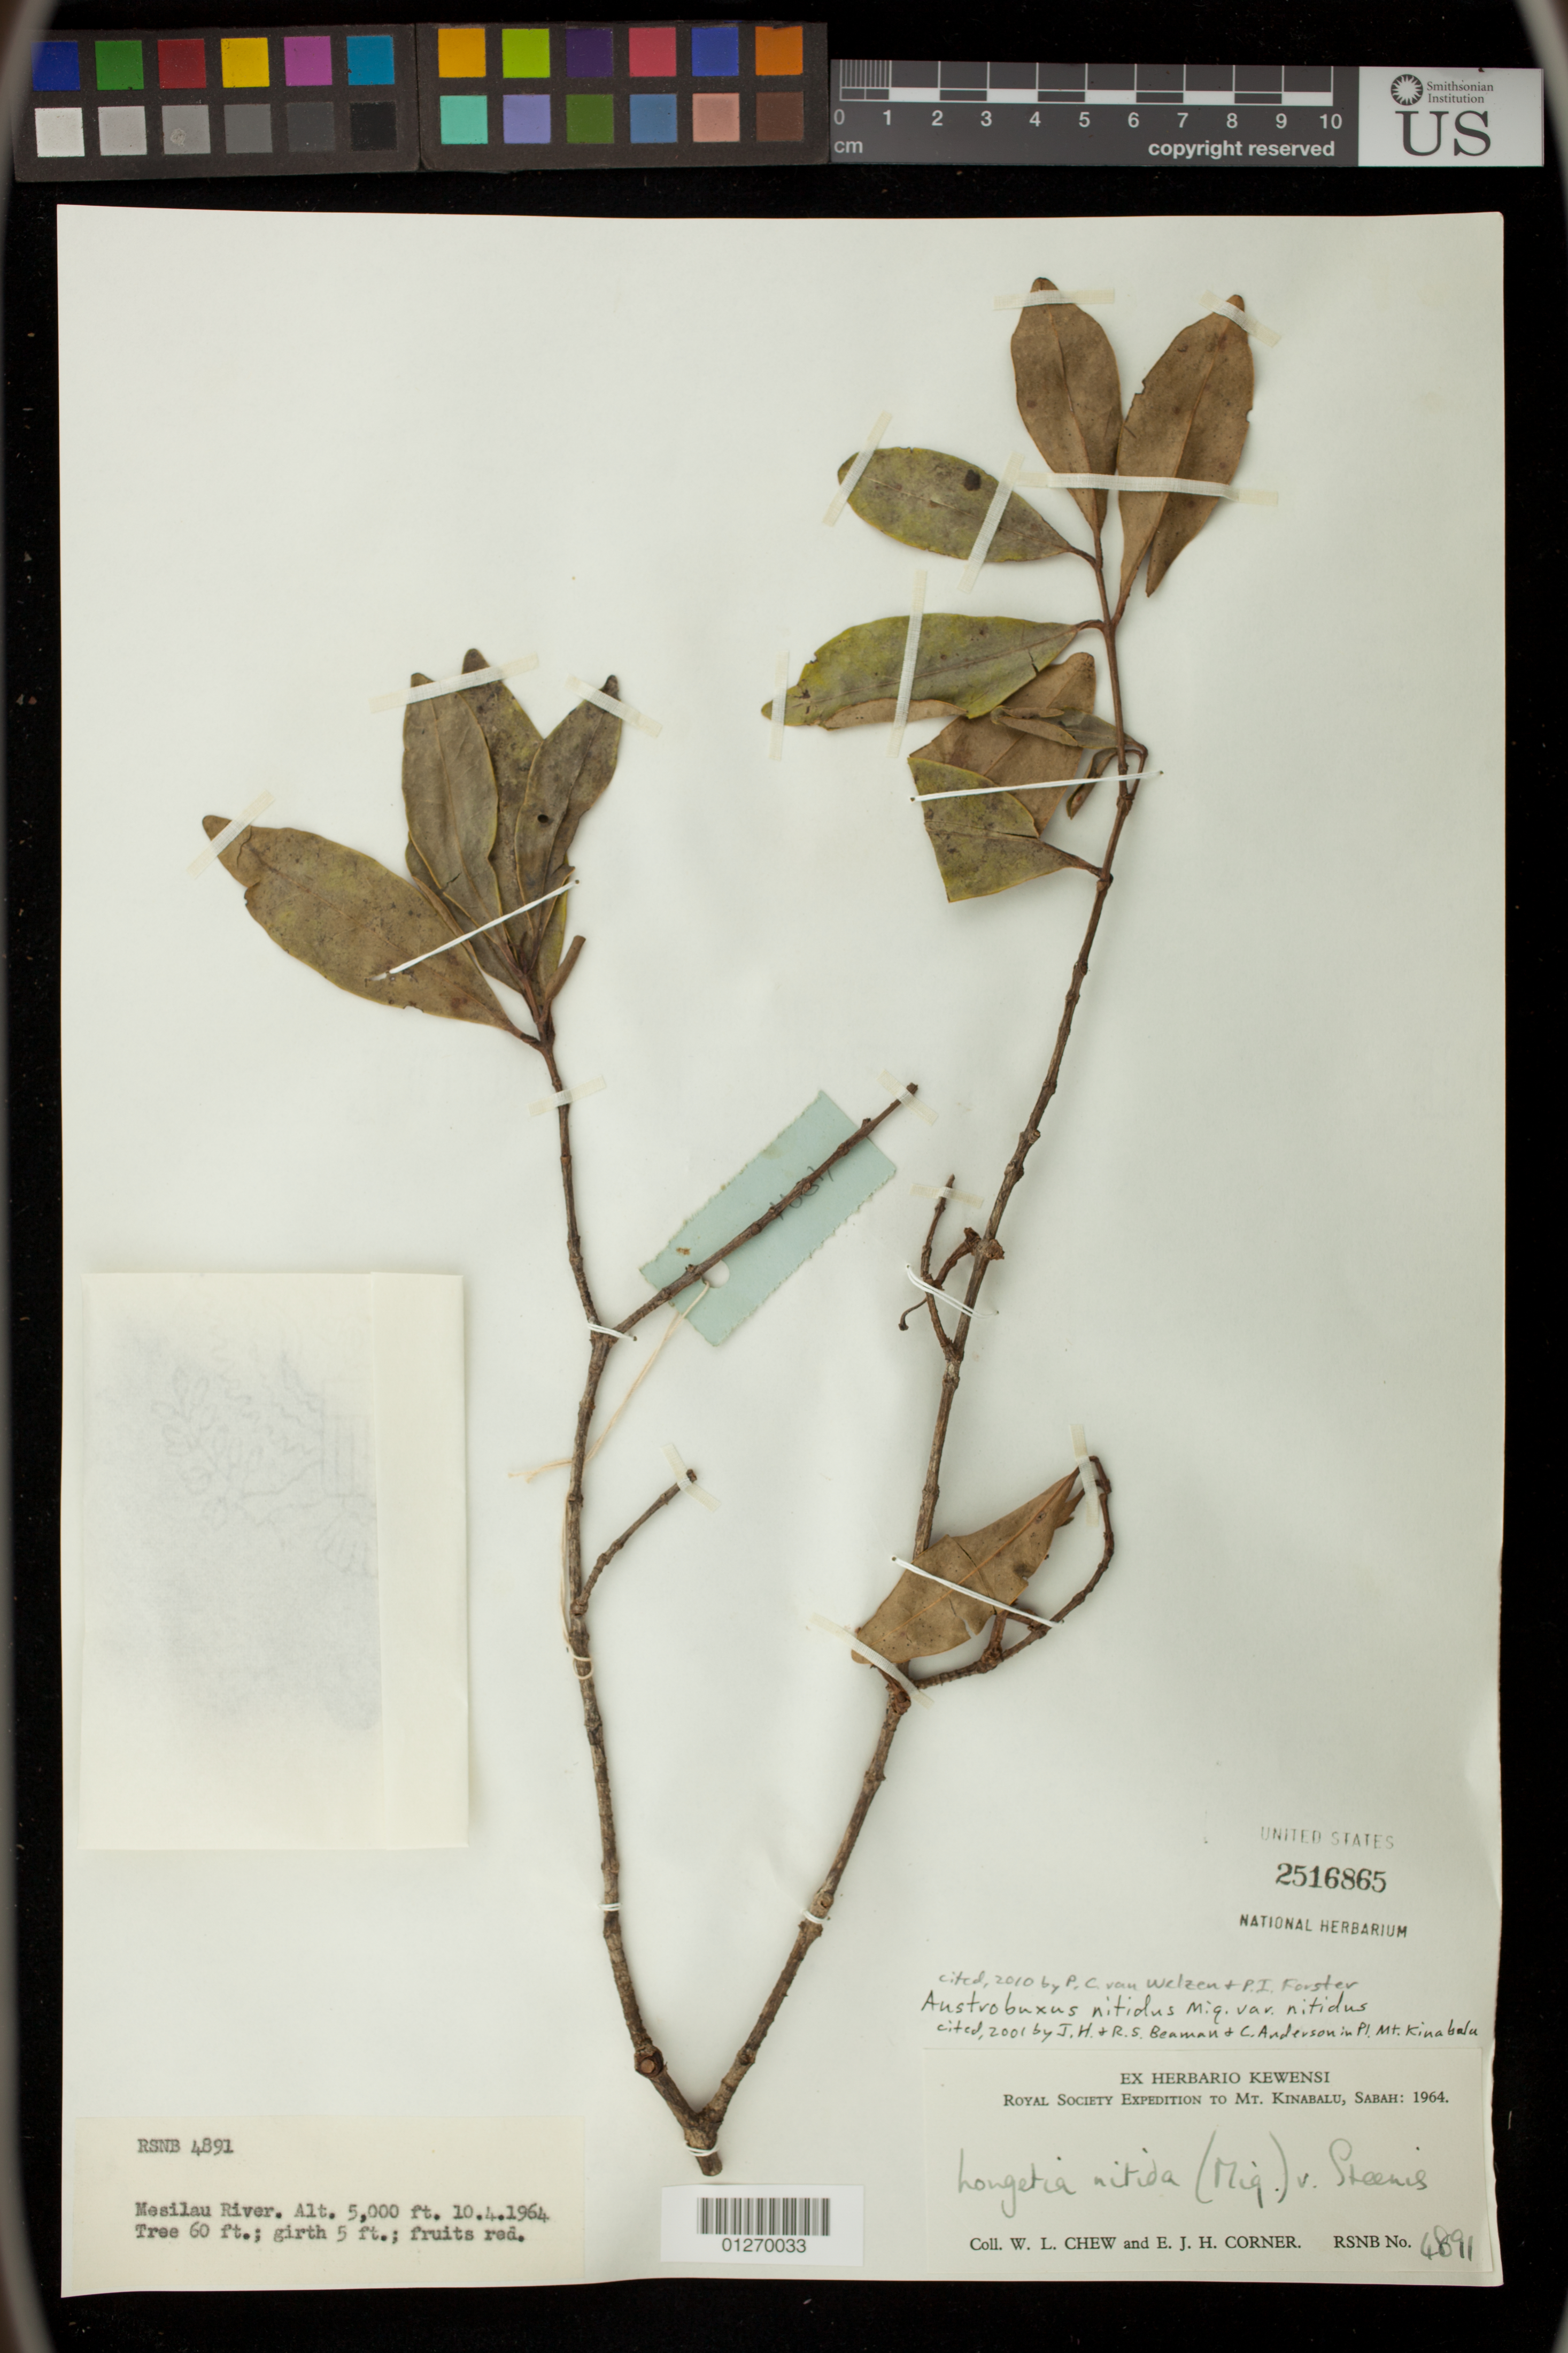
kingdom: Plantae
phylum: Tracheophyta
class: Magnoliopsida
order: Malpighiales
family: Picrodendraceae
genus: Austrobuxus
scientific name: Austrobuxus nitidus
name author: (Miq.) Steenis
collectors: W. Chew & E. Corner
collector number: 4891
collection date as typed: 1964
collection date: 1964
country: Malaysia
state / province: Sabah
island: Borneo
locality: Mt. Kinabalu.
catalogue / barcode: US 2516865